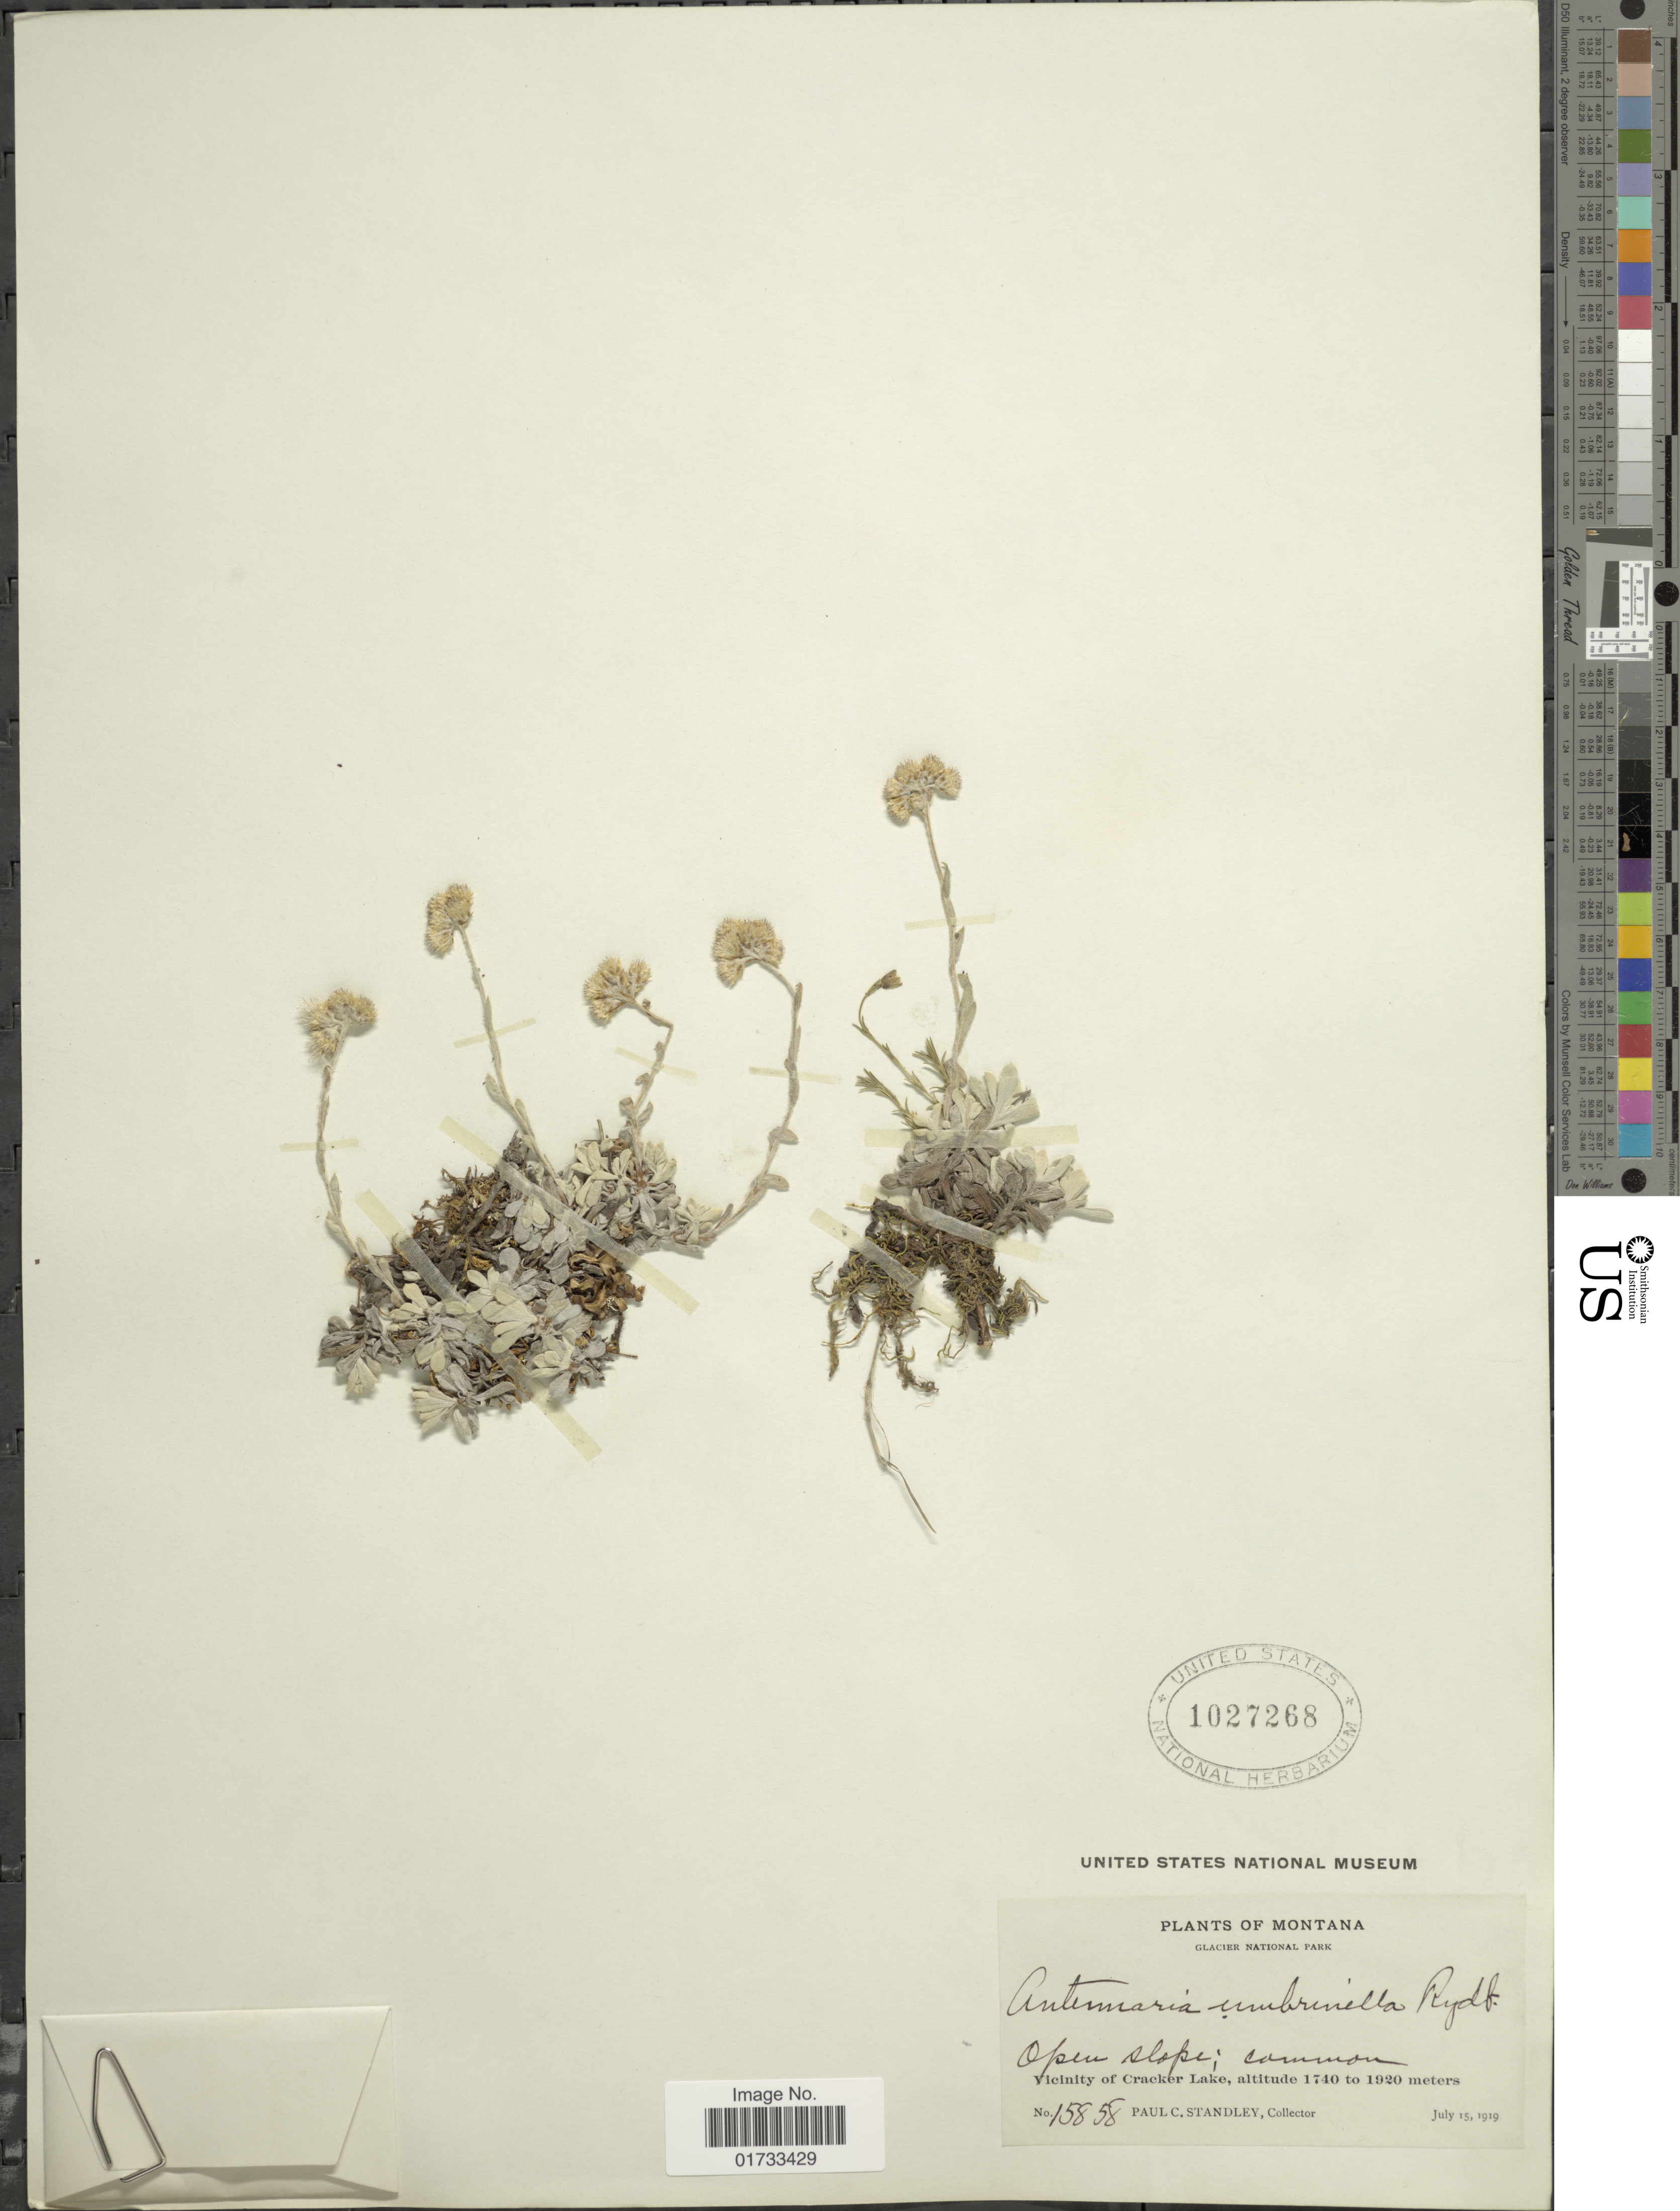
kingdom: Plantae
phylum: Tracheophyta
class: Magnoliopsida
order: Asterales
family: Asteraceae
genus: Antennaria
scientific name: Antennaria umbrinella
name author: Rydb.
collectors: P. C. Standley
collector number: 15858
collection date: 1919-07-15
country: United States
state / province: Montana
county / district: Glacier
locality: Glacier National Park, open slope; vicinity of Cracker Lake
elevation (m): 1740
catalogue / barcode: US 1027268